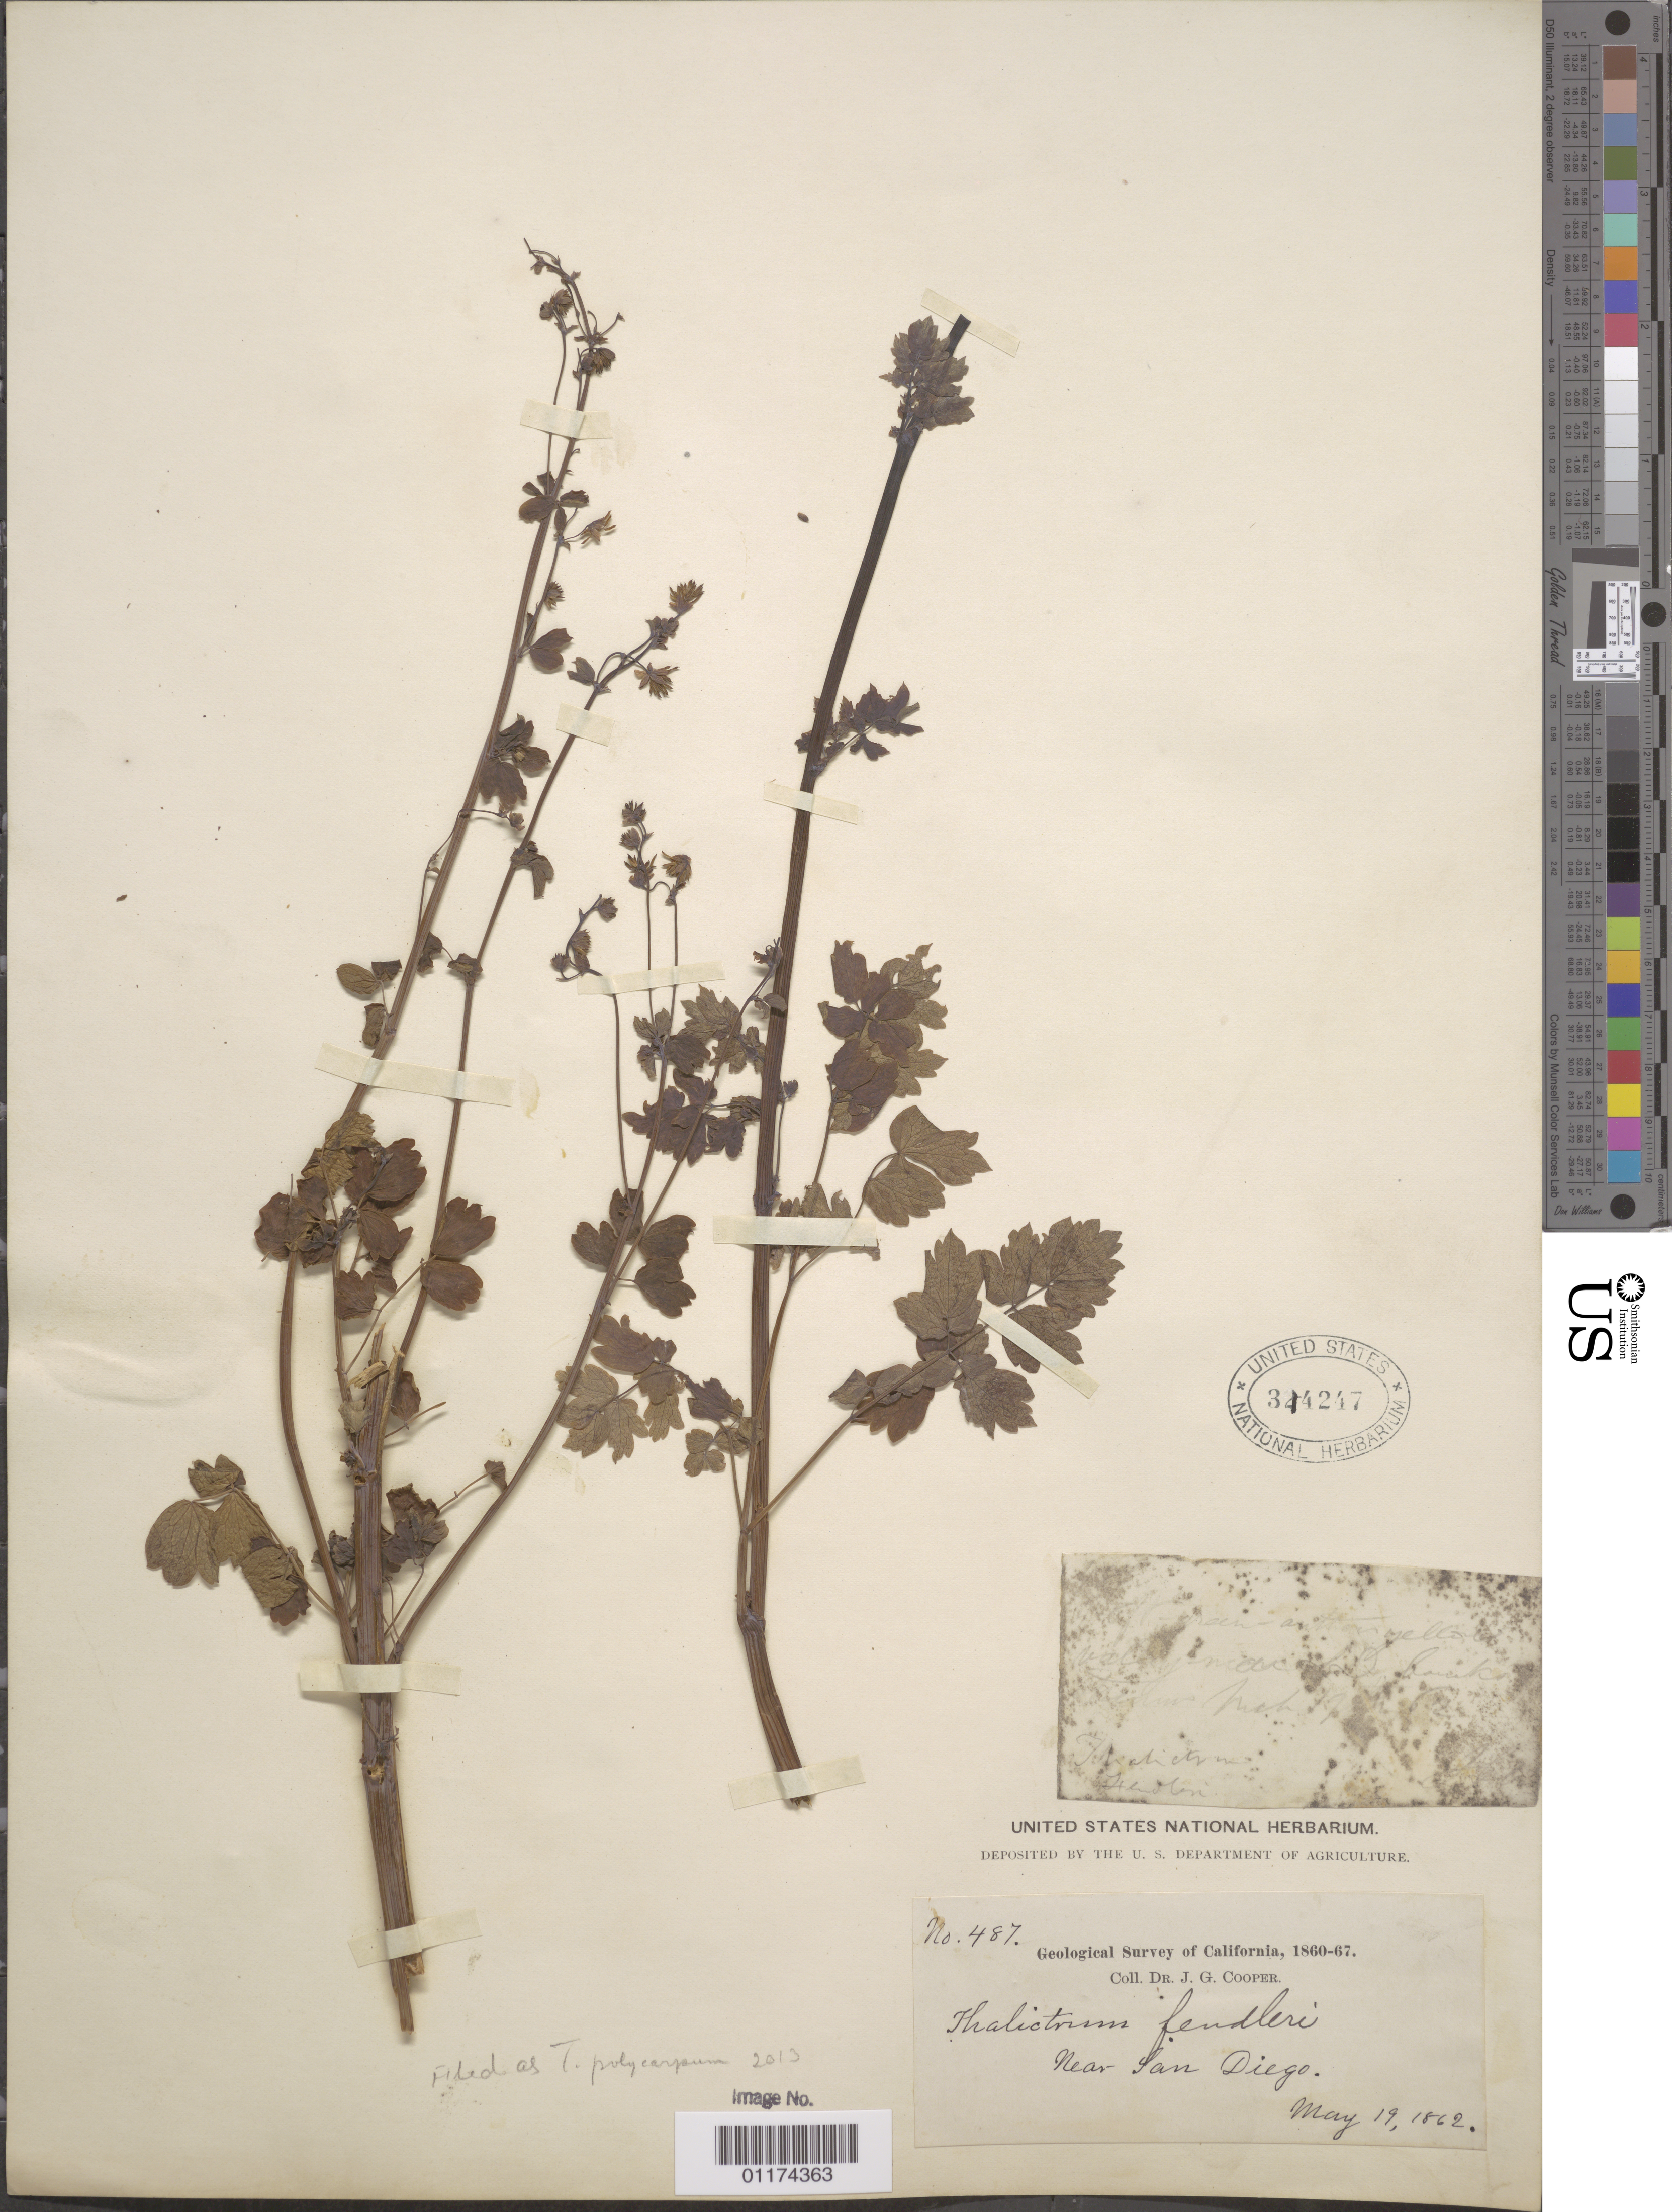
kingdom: Plantae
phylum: Tracheophyta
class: Magnoliopsida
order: Ranunculales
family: Ranunculaceae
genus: Thalictrum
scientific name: Thalictrum polycarpum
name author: (Torr.) S. Watson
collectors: J. G. Cooper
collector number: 487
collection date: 1862-05-19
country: United States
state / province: California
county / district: San Diego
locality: Near San Diego.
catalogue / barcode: US 314247